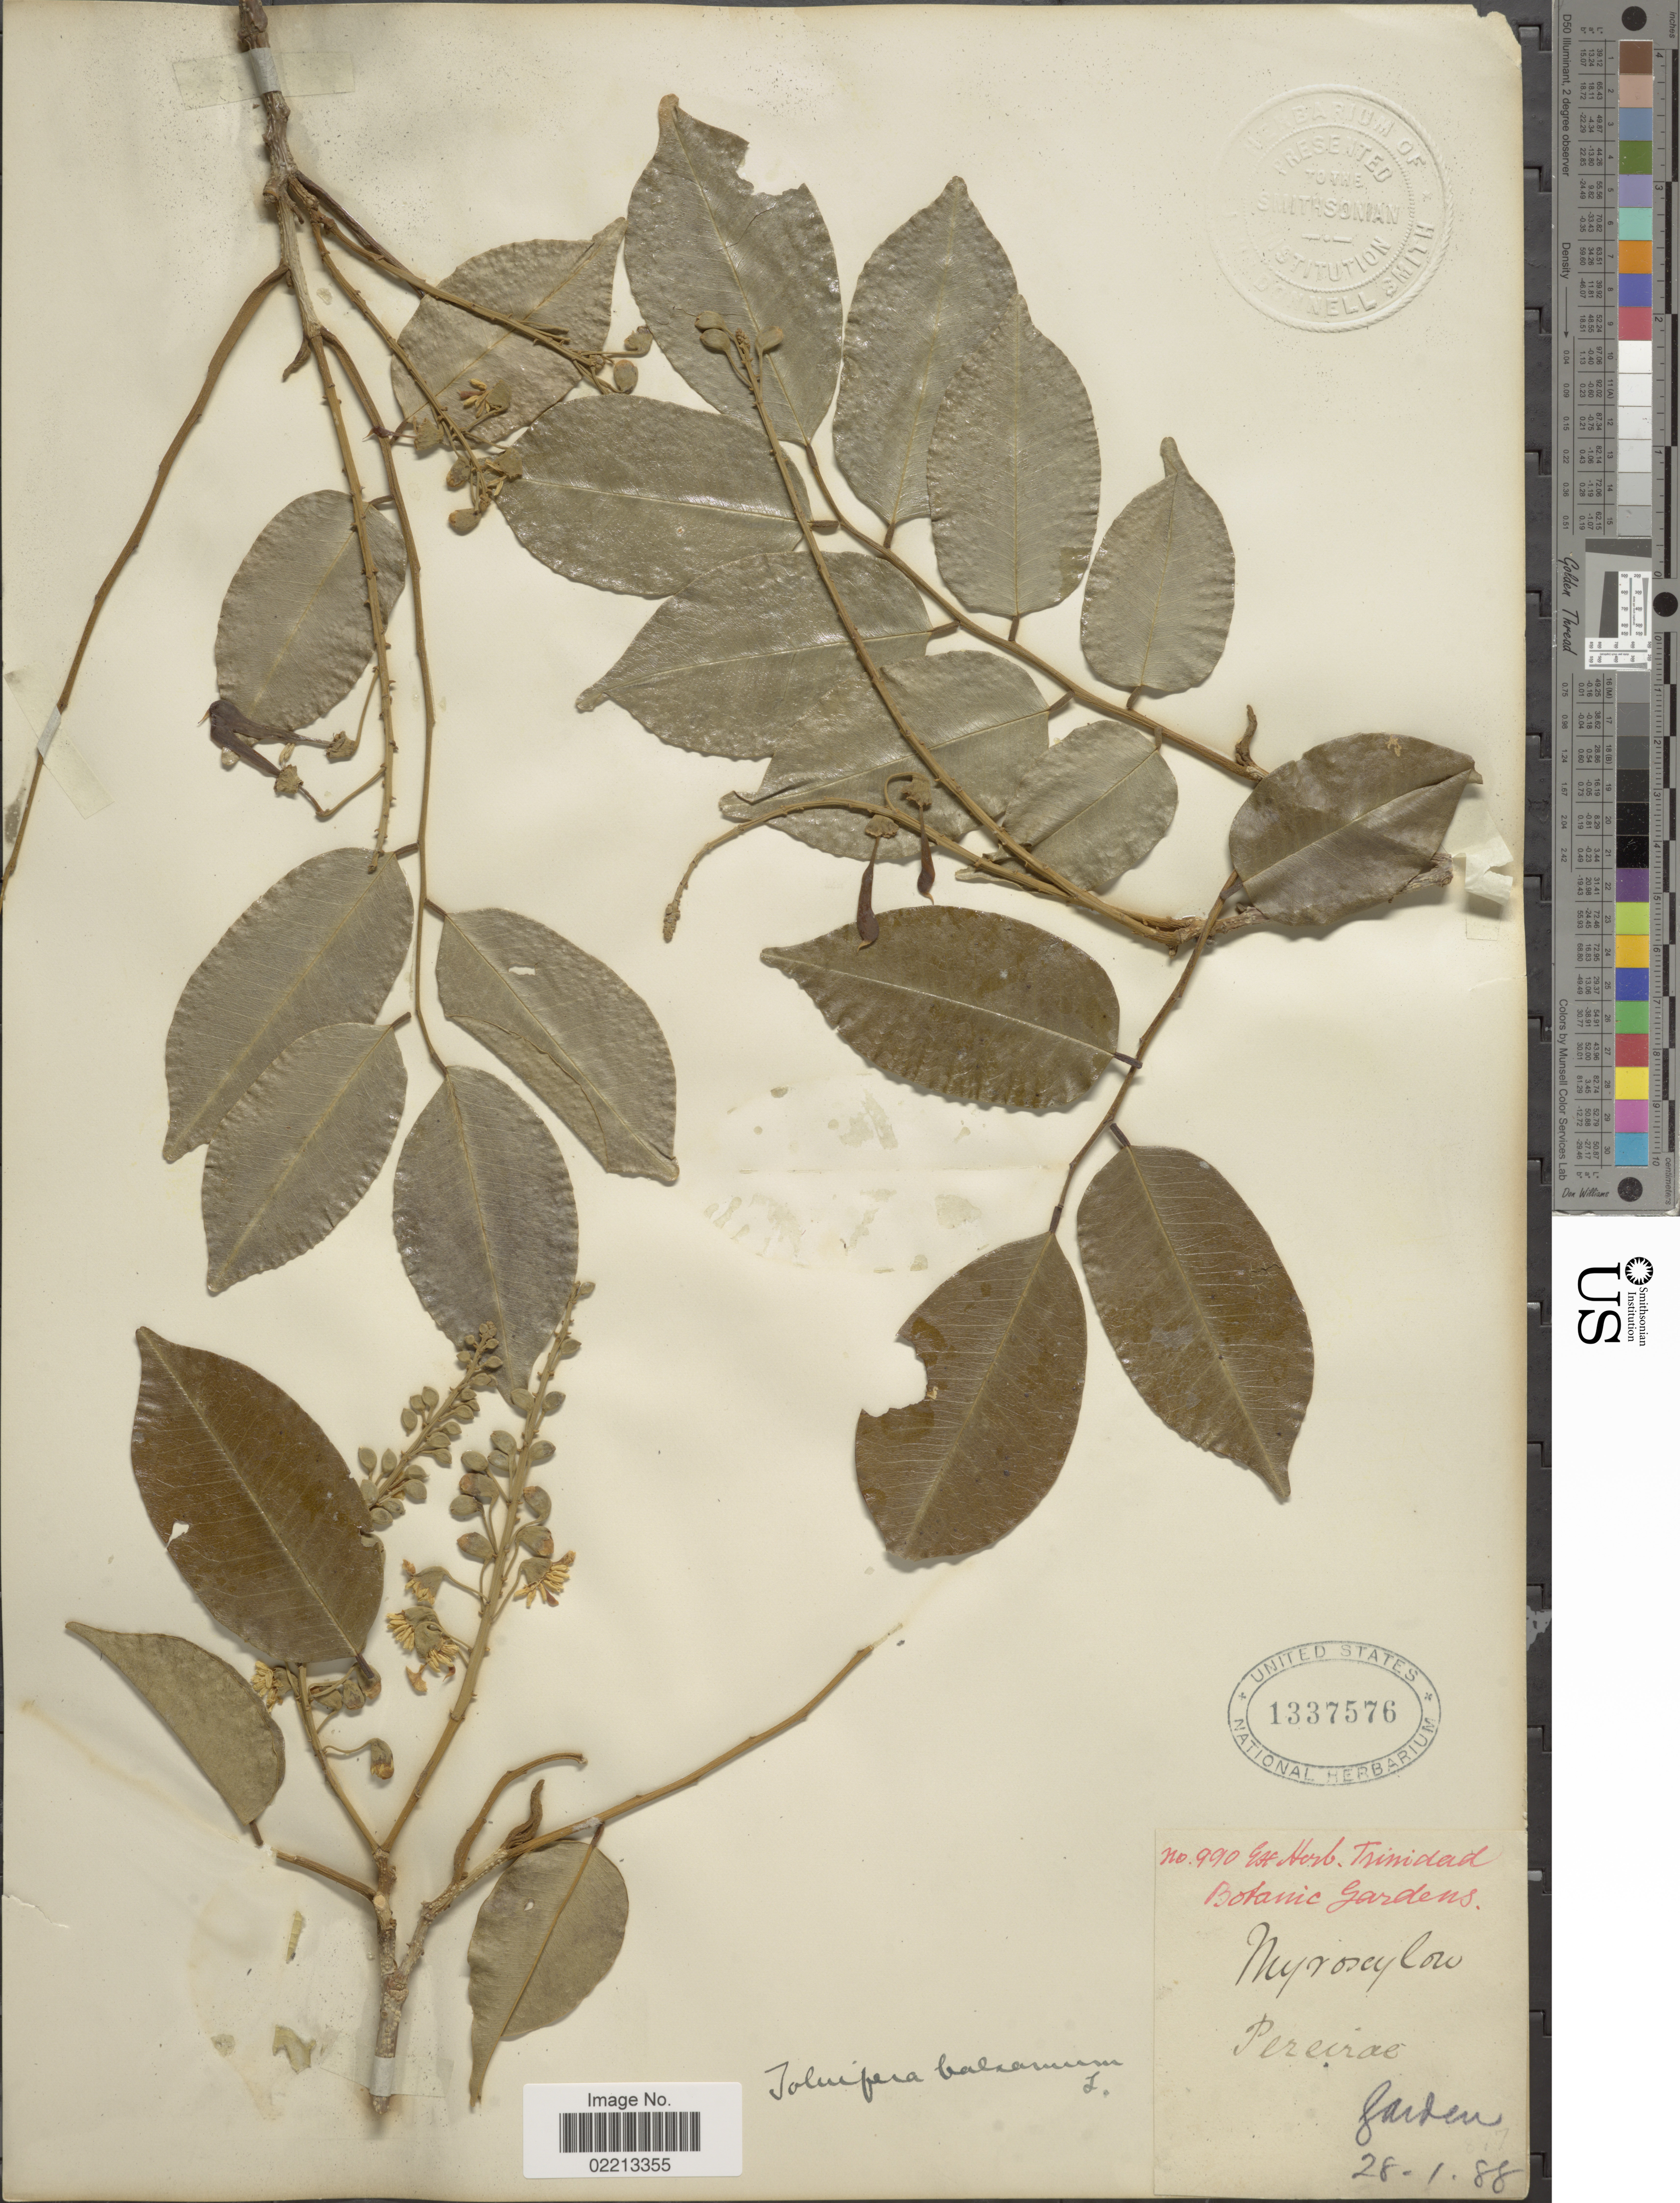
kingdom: Plantae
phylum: Tracheophyta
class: Magnoliopsida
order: Fabales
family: Fabaceae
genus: Myroxylon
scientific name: Myroxylon peruiferum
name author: L. f.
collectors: Trinidad Bot. Gard. Herbarium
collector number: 990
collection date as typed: Transcribed d/m/y: 28/1/88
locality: Garden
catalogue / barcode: US 1337576